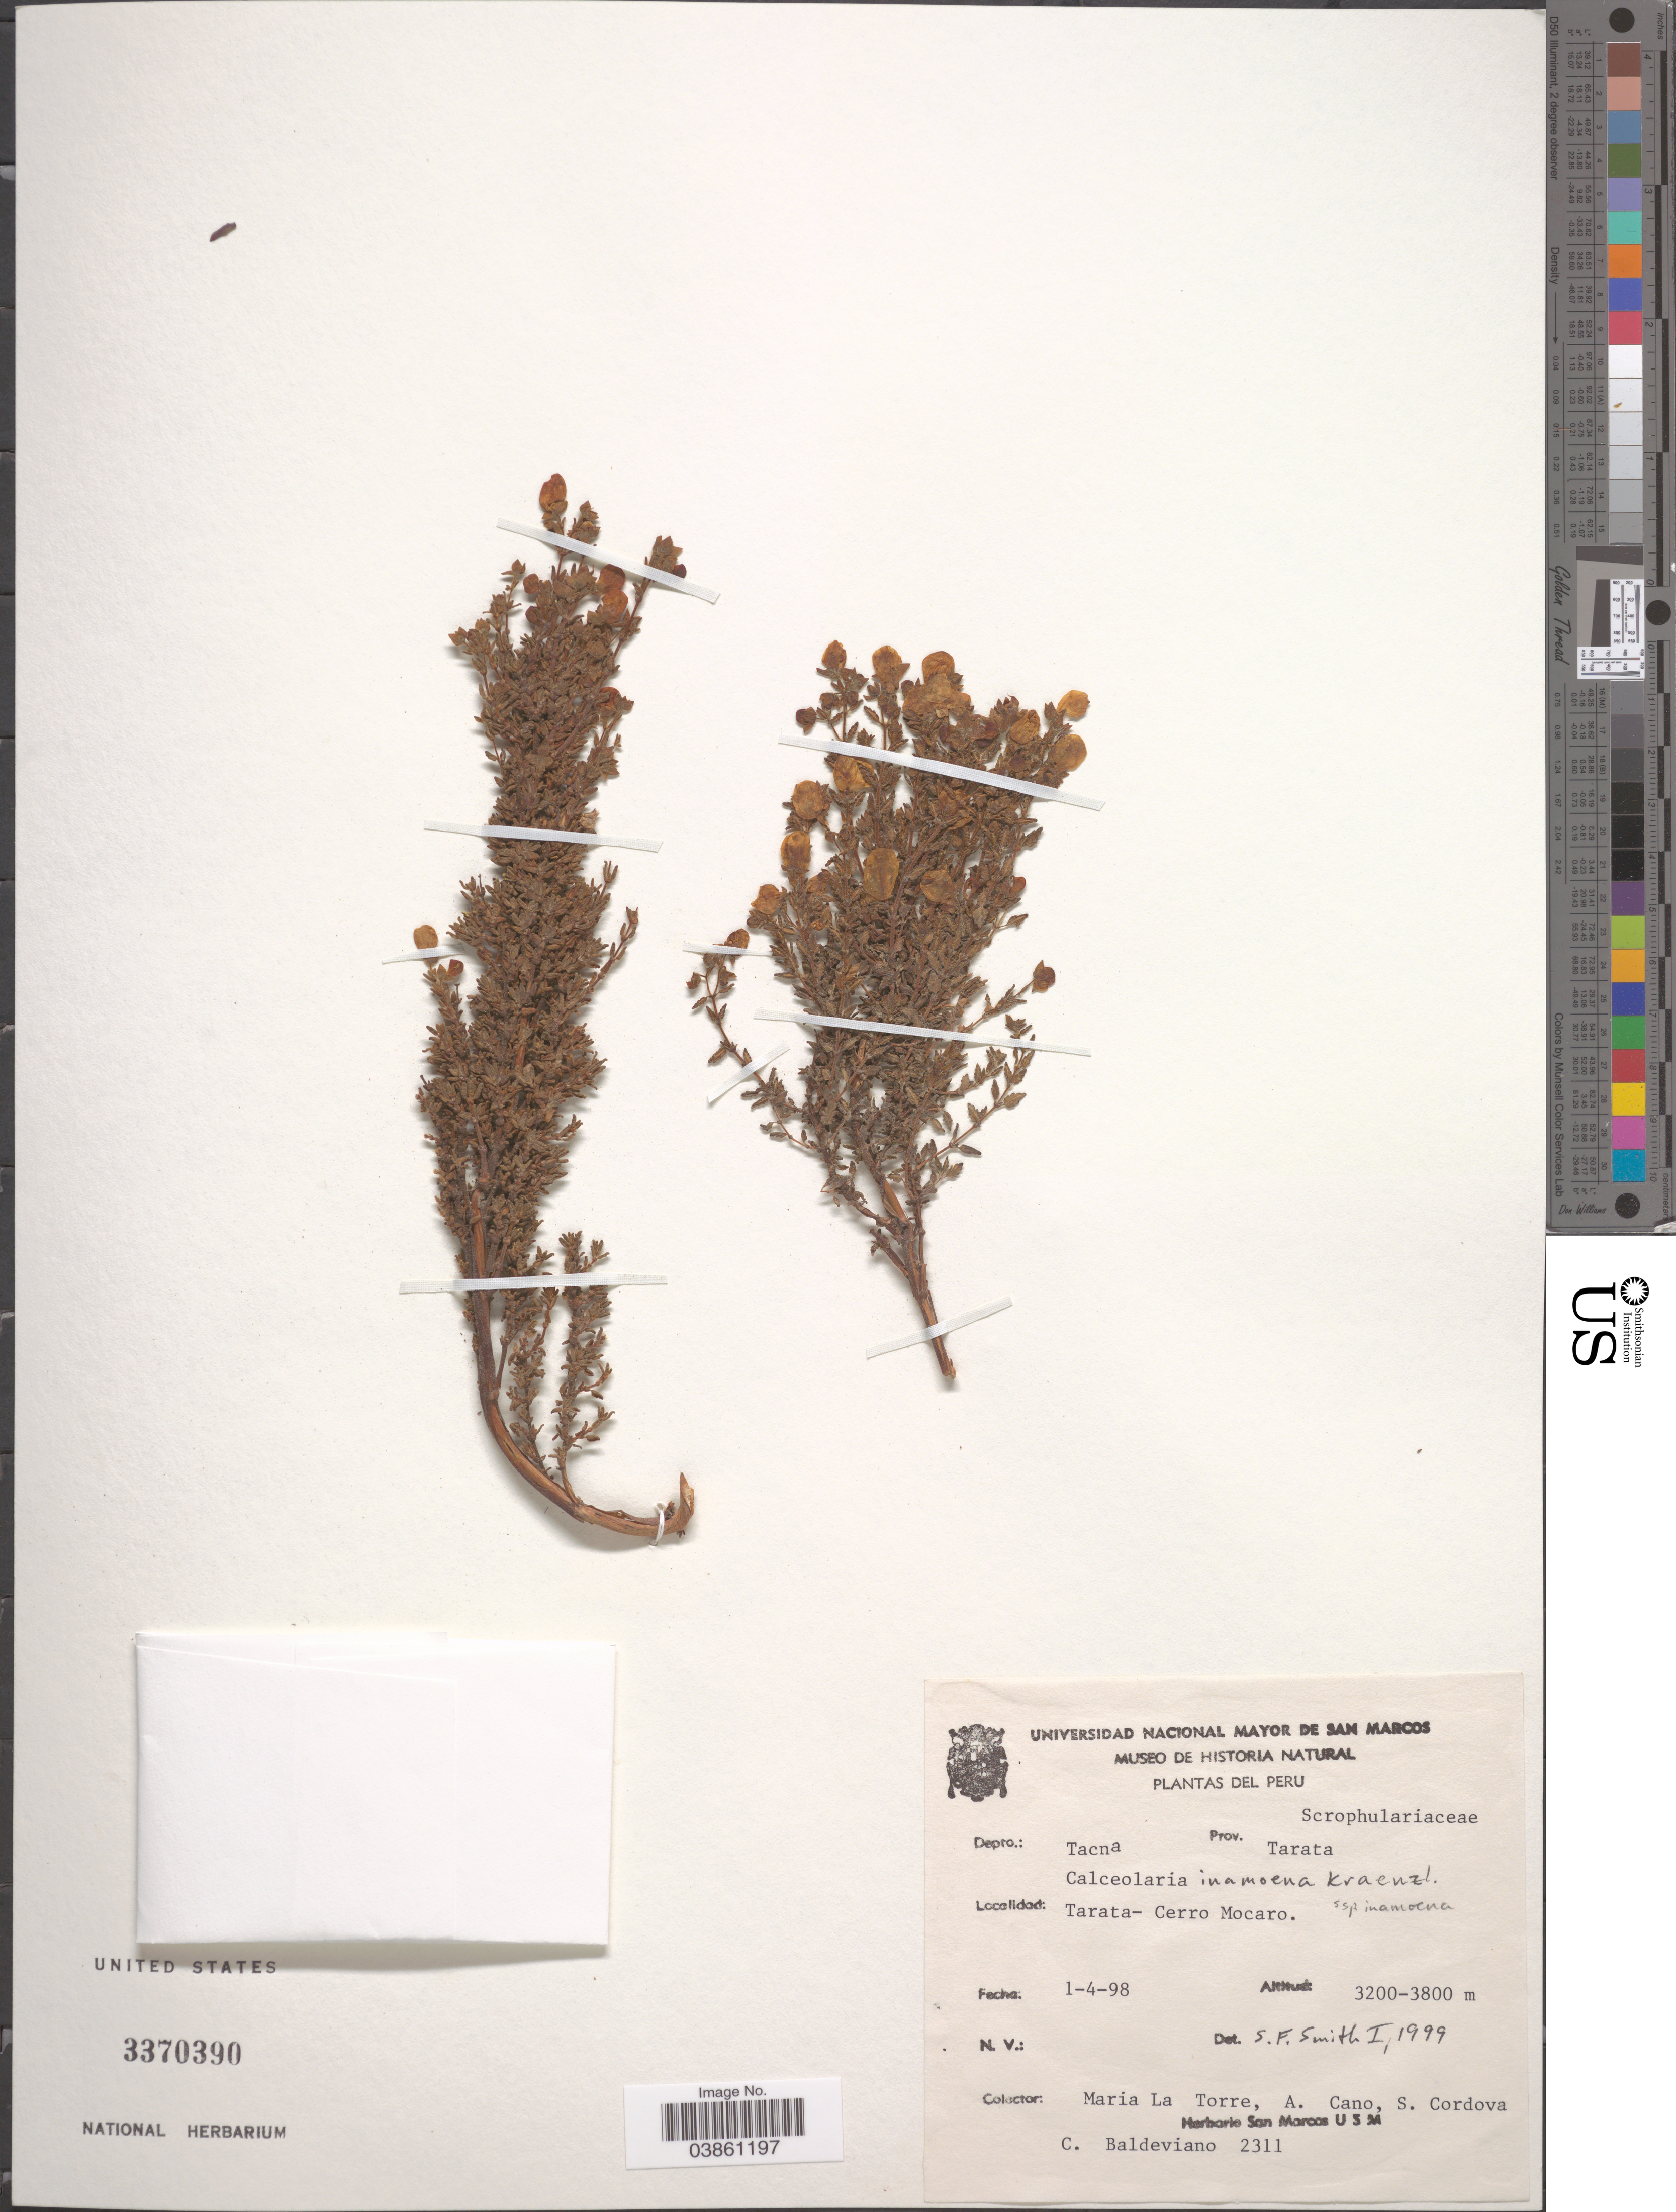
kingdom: Plantae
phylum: Tracheophyta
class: Magnoliopsida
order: Lamiales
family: Calceolariaceae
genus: Calceolaria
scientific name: Calceolaria inamoena subsp. inamoena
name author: Kraenzl.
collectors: M. La Torre, A. Cano, S. Cordova & C. Baldeviano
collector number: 2311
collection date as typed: Transcribed d/m/y: 1/4/98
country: Peru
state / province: Tacna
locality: Depto.: Tacna. Prov. Tarata.Tarata- Cerro Mocaro.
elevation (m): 3200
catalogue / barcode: US 3370390